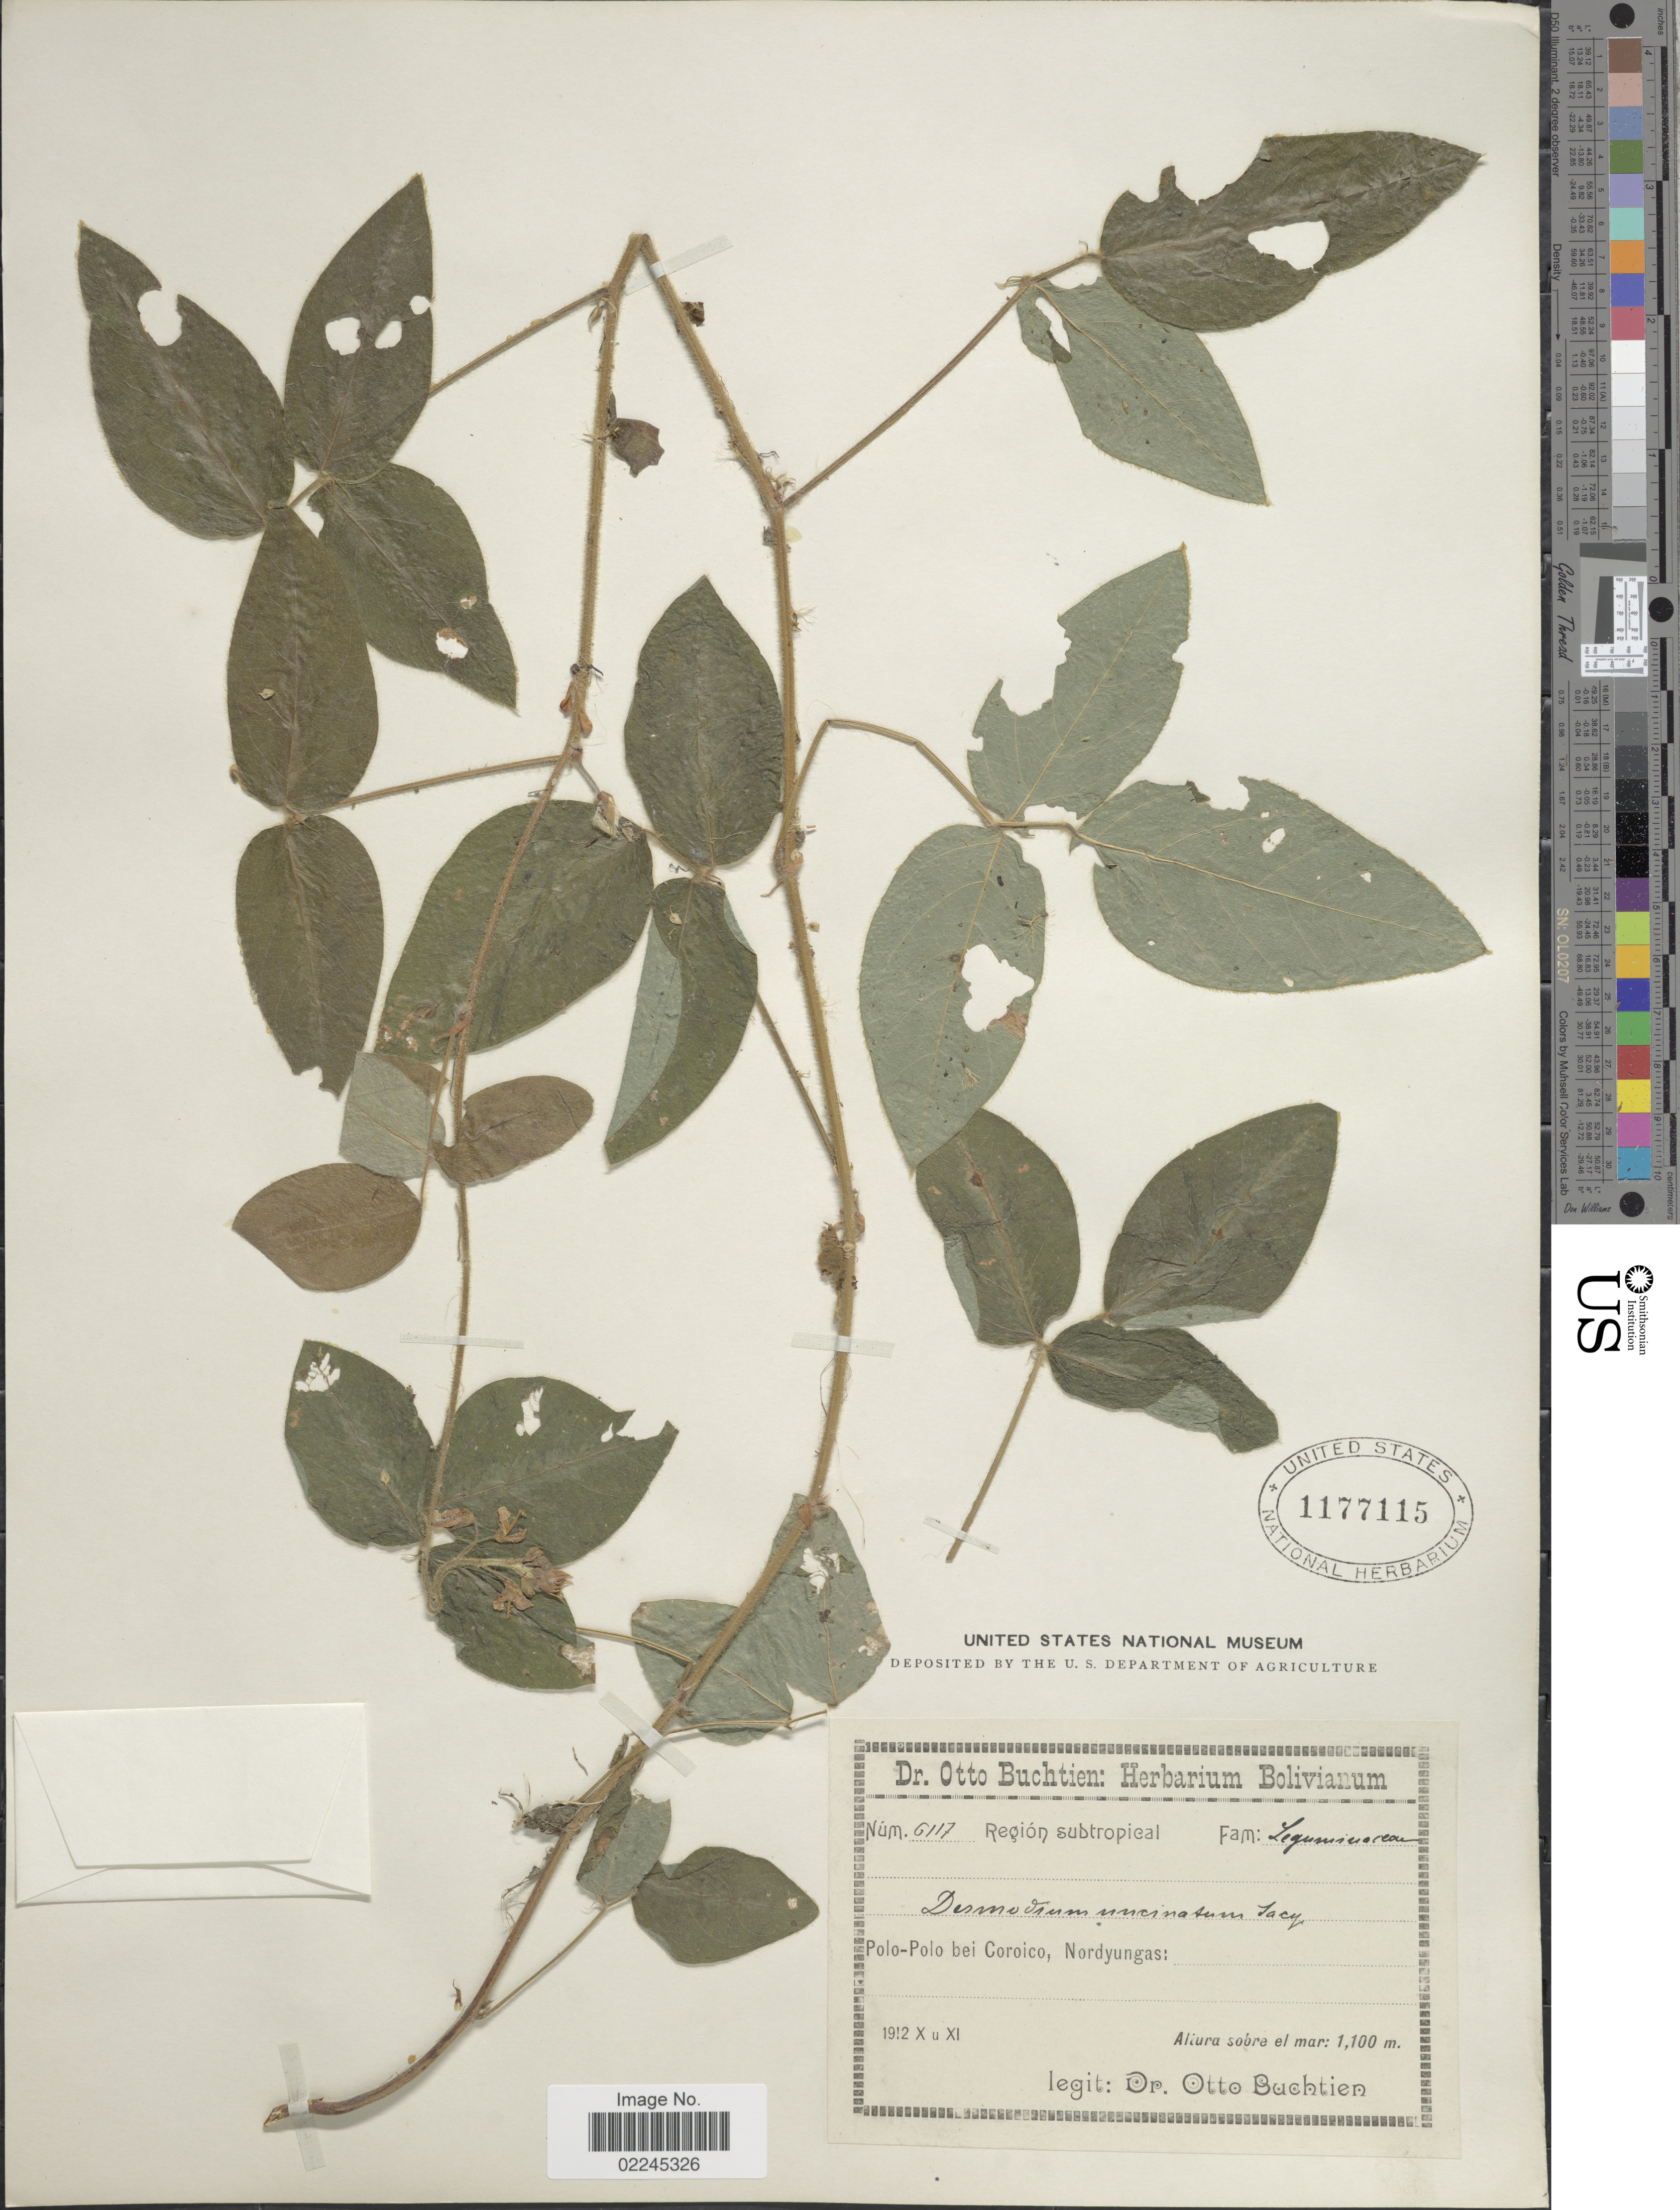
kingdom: Plantae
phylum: Tracheophyta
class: Magnoliopsida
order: Fabales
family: Fabaceae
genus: Desmodium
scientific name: Desmodium intortum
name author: (Mill.) Urb.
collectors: O. Buchtien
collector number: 6117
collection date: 1912-10/1912-11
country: Bolivia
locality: Region subtropical. Polo-Polo bei Coroico, Nordyungas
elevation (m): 1100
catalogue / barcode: US 1177115